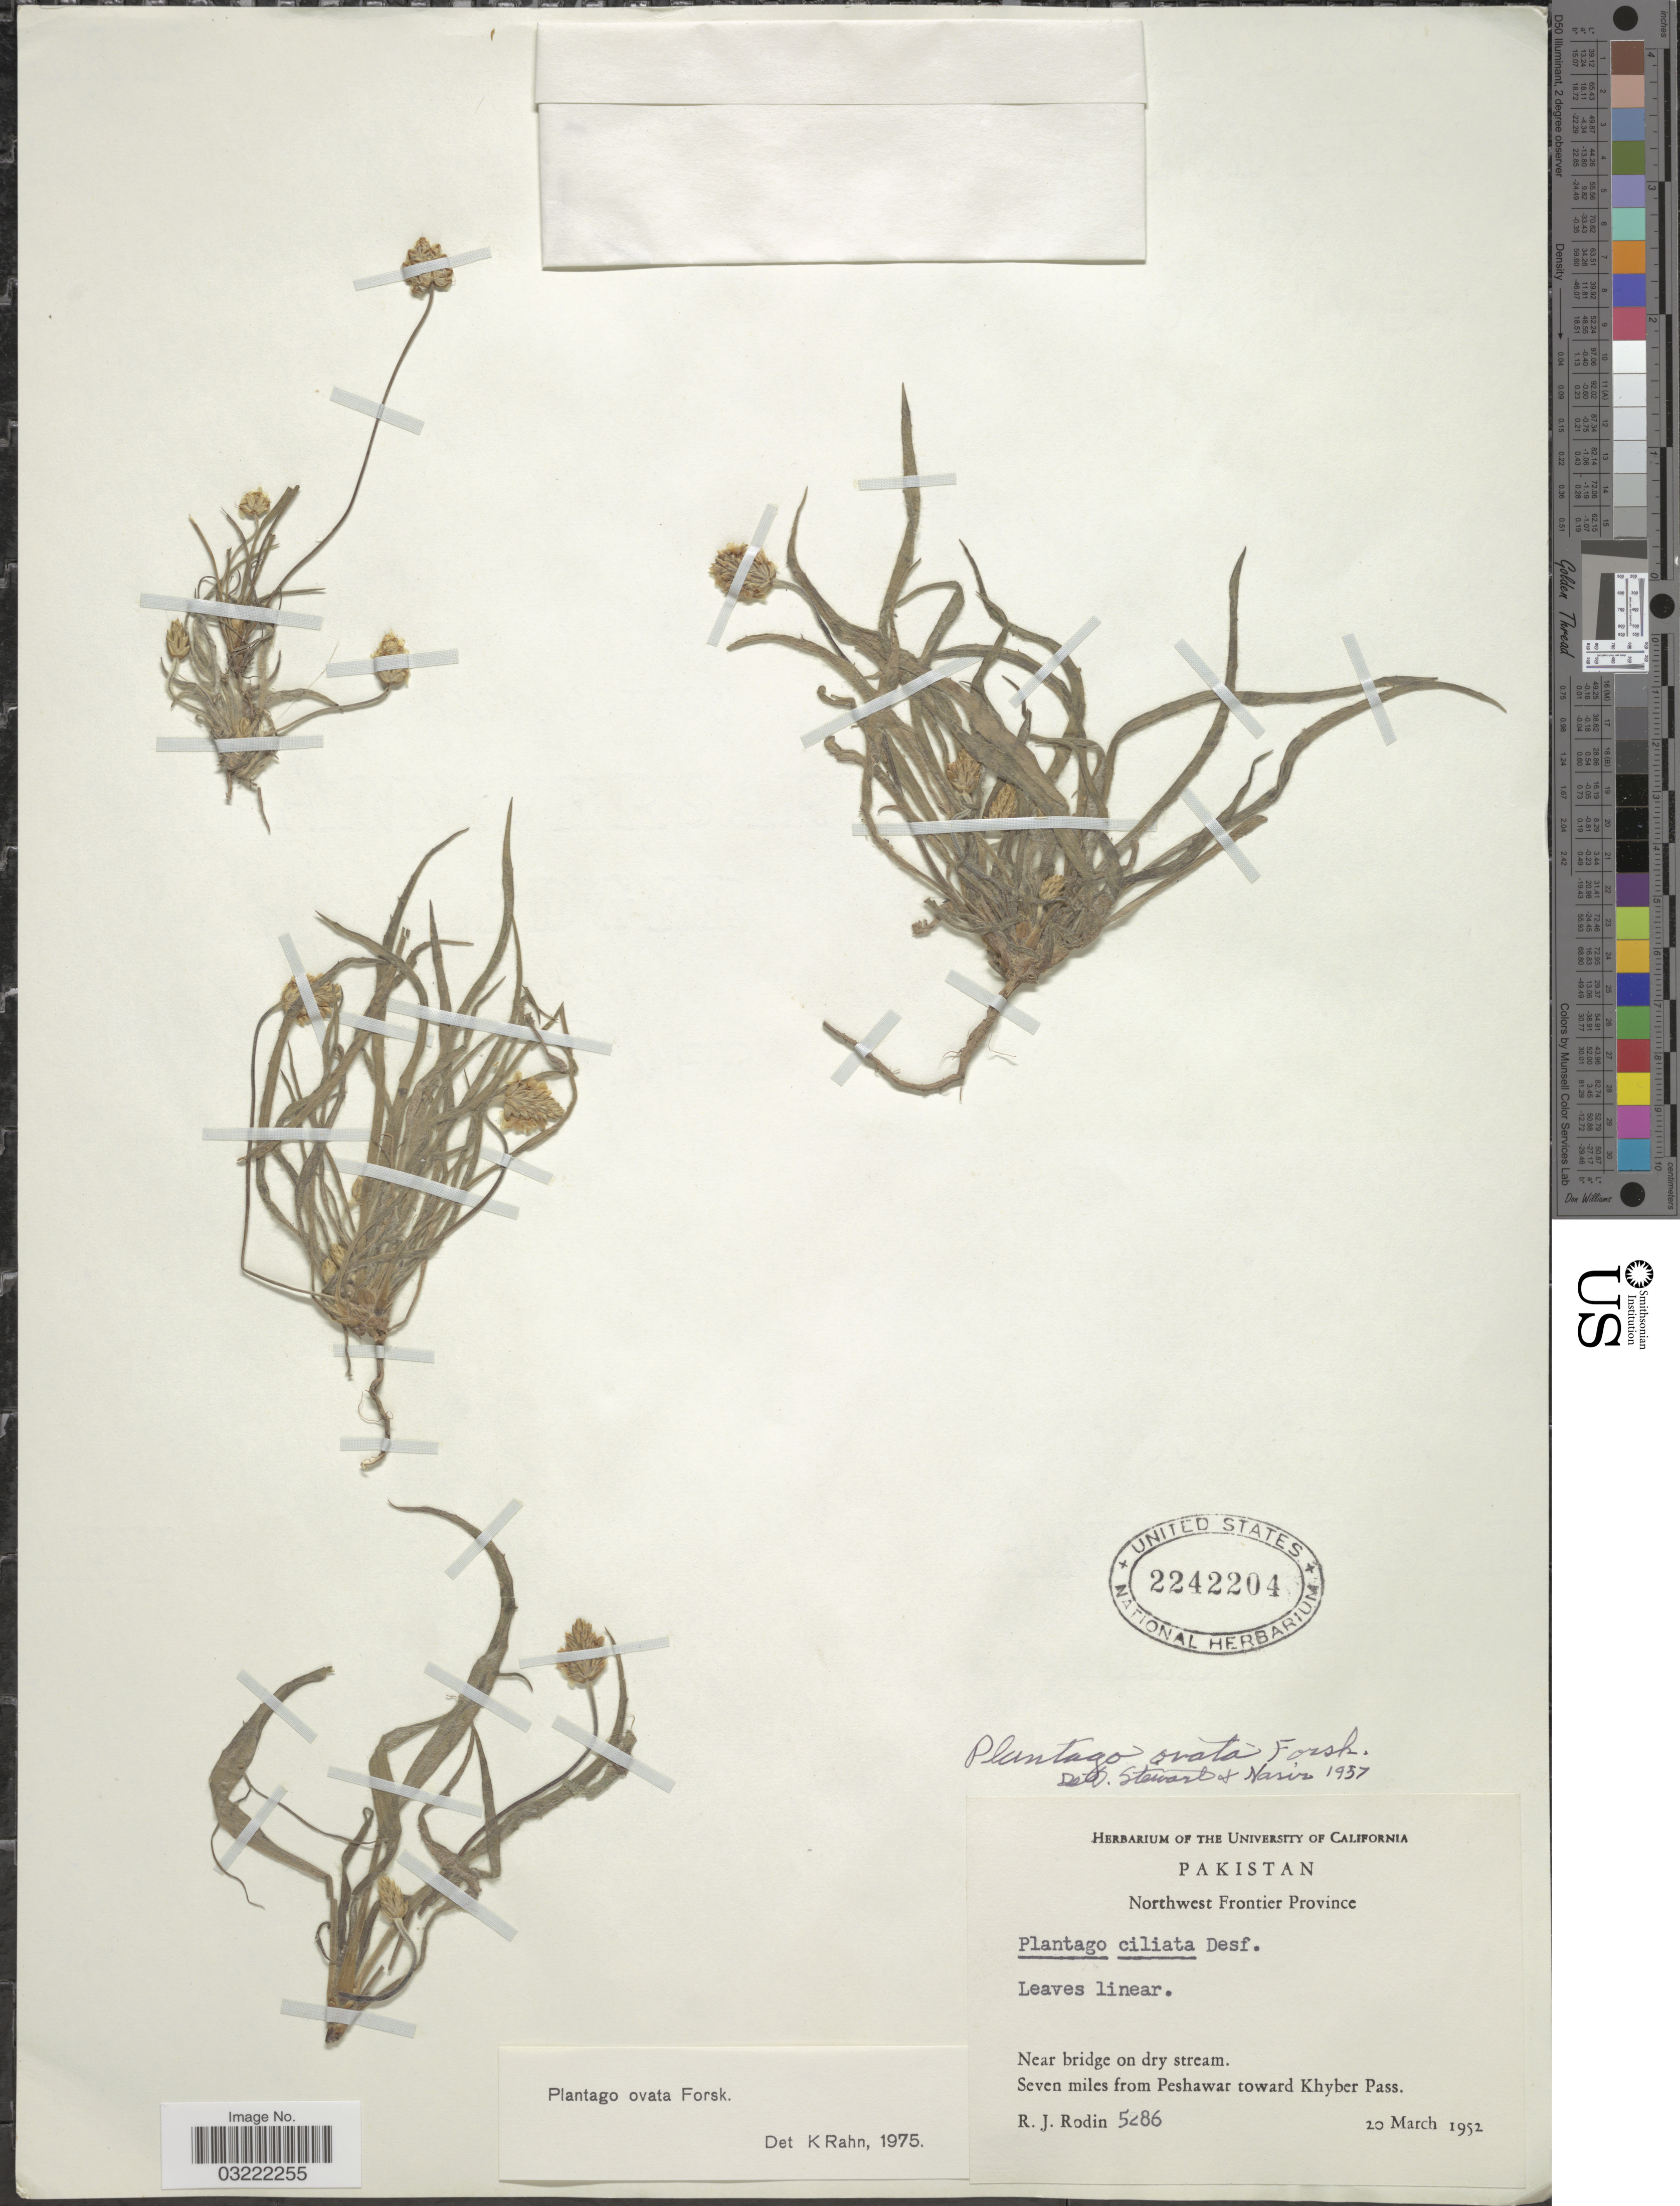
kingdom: Plantae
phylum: Tracheophyta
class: Magnoliopsida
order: Lamiales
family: Plantaginaceae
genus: Plantago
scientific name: Plantago ovata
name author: Forssk.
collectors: R. J. Rodin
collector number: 5286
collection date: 1952-03-20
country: Pakistan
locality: Northwest Frontier Province. Seven miles from Peshawar toward Khyber Pass.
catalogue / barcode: US 2242204